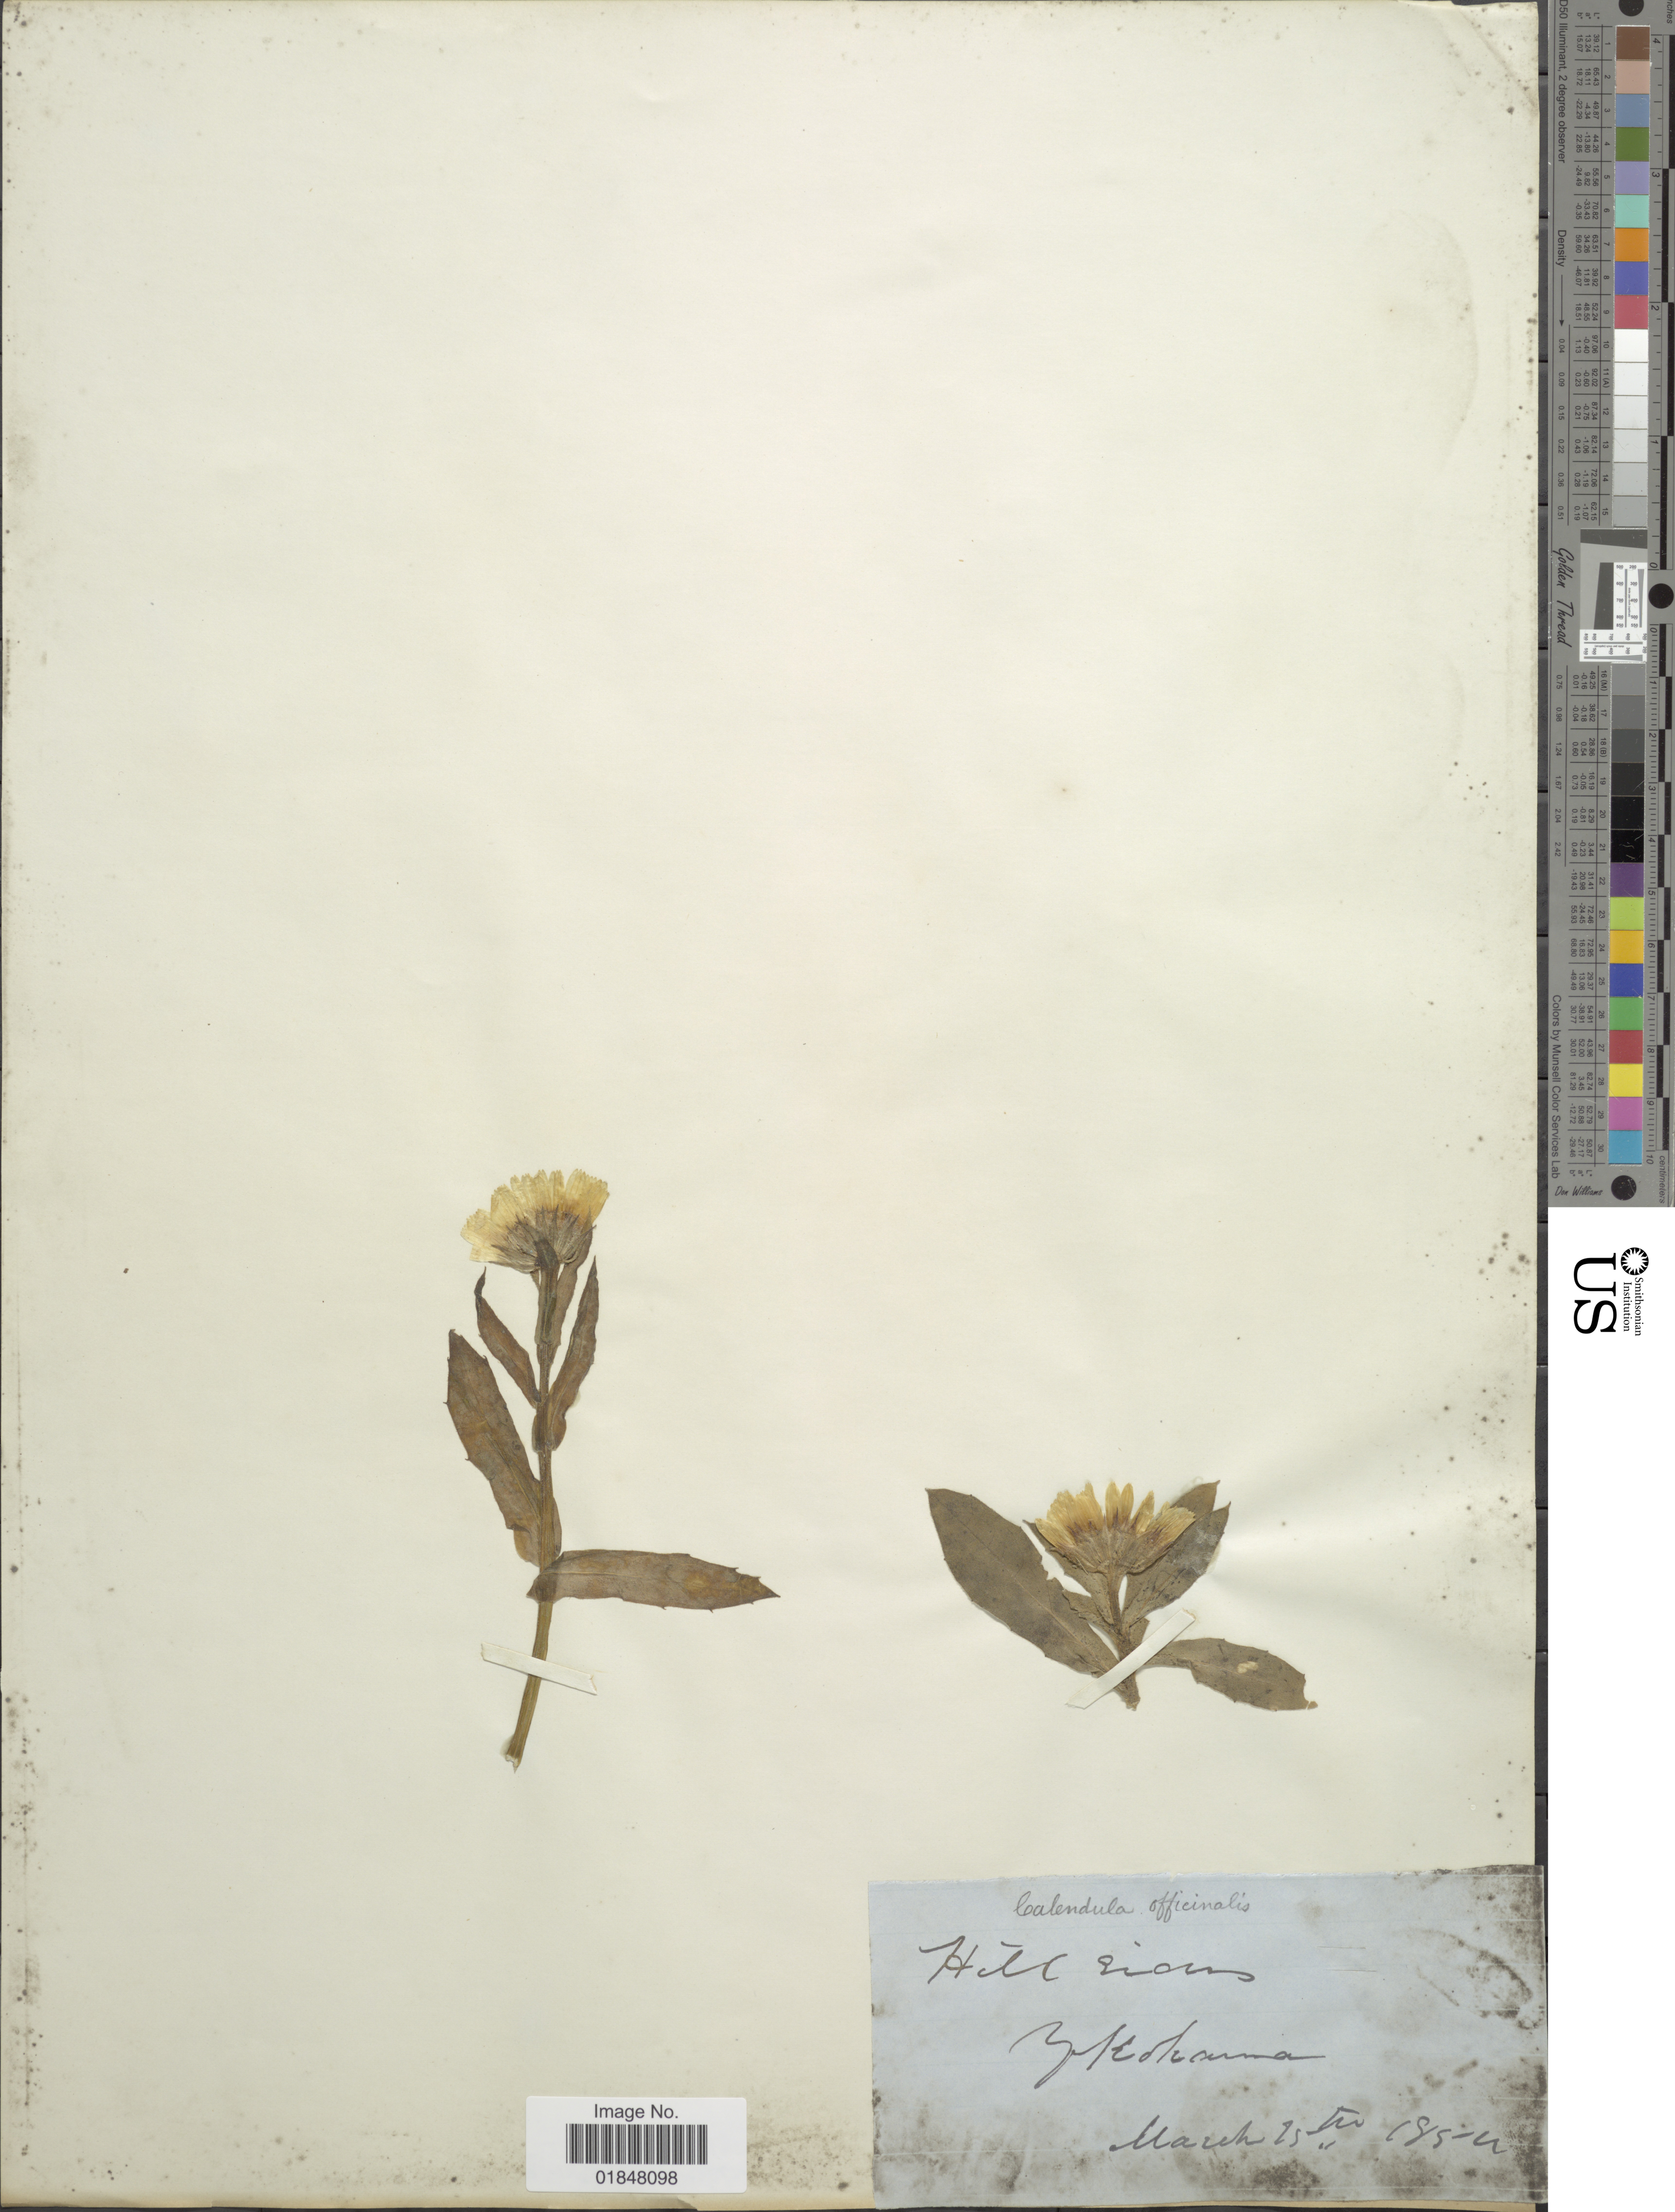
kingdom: Plantae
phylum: Tracheophyta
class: Magnoliopsida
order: Asterales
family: Asteraceae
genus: Calendula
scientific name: Calendula officinalis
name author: L.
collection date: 1854-03-25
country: Japan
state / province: Kanagawa